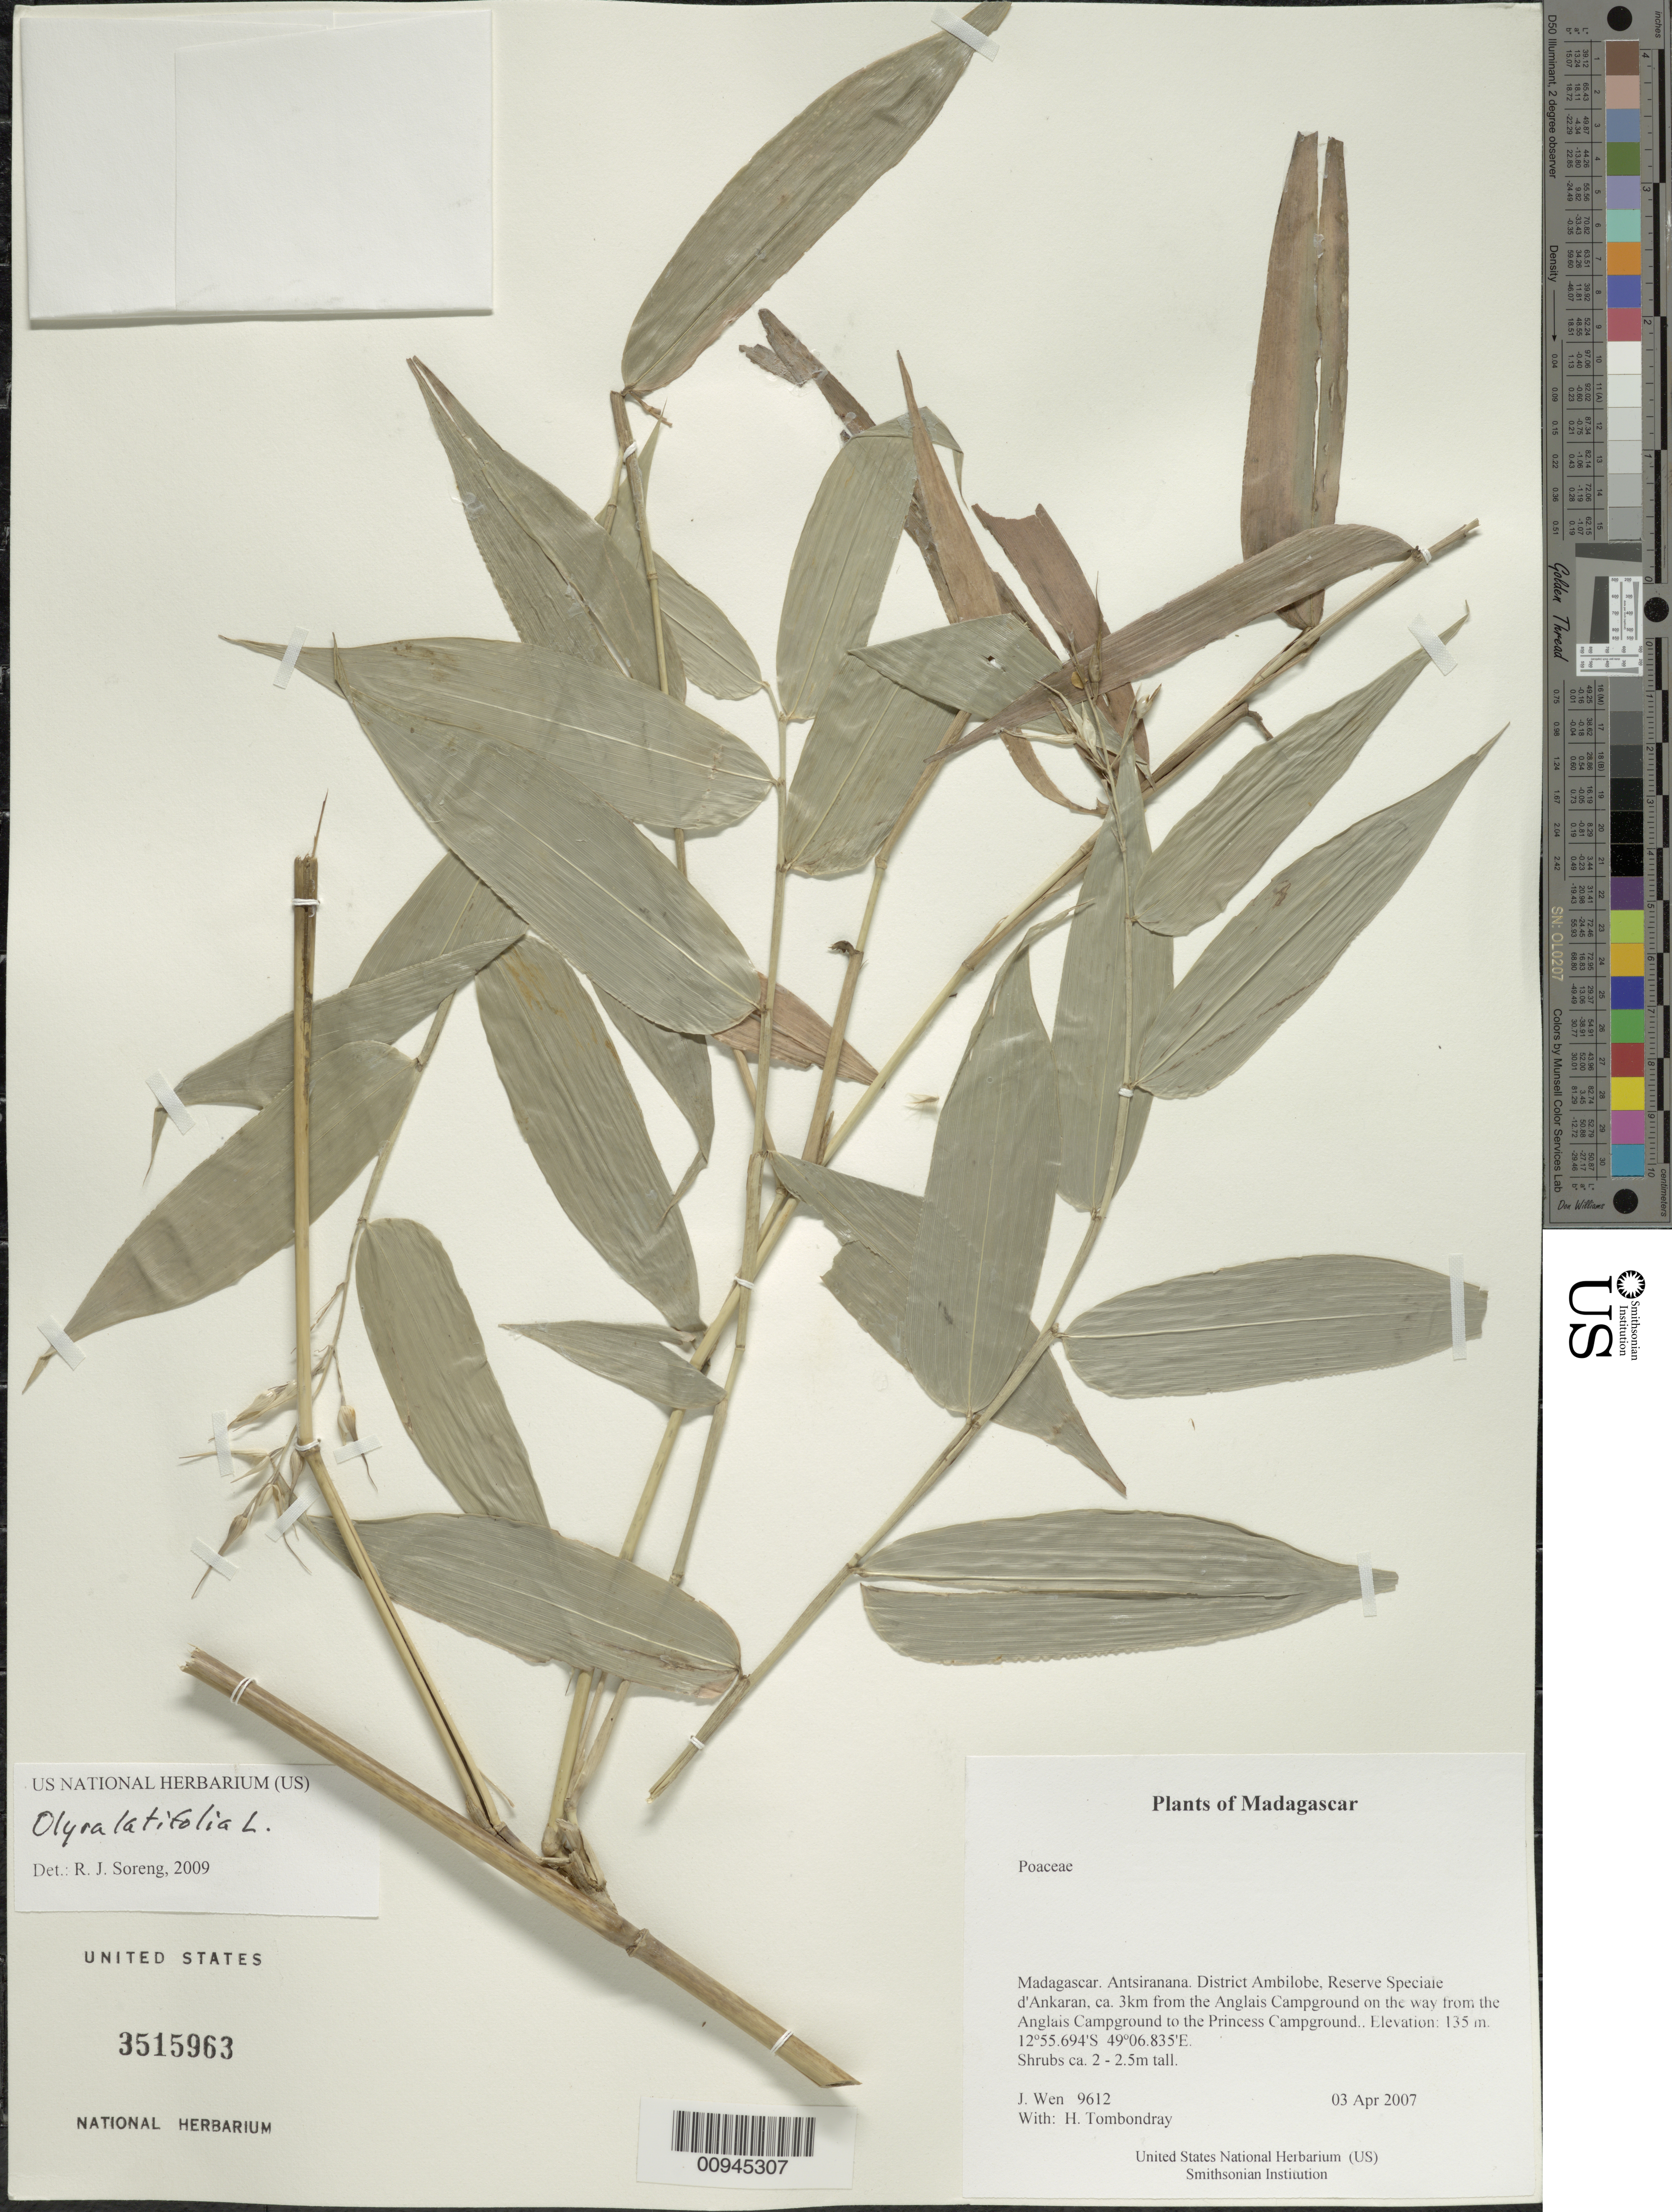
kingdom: Plantae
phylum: Tracheophyta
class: Liliopsida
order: Poales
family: Poaceae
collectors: J. Wen & H. Tombondray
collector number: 9612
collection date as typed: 03 Apr 2007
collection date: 2007-04-03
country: Madagascar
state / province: Diana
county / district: Ambilobe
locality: District Ambilobe, Reserve Speciale d'Ankaran, ca. 3km from the Anglais Campground on the way from the Anglais Campground to the Princess Campground..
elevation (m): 135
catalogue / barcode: US 3515963